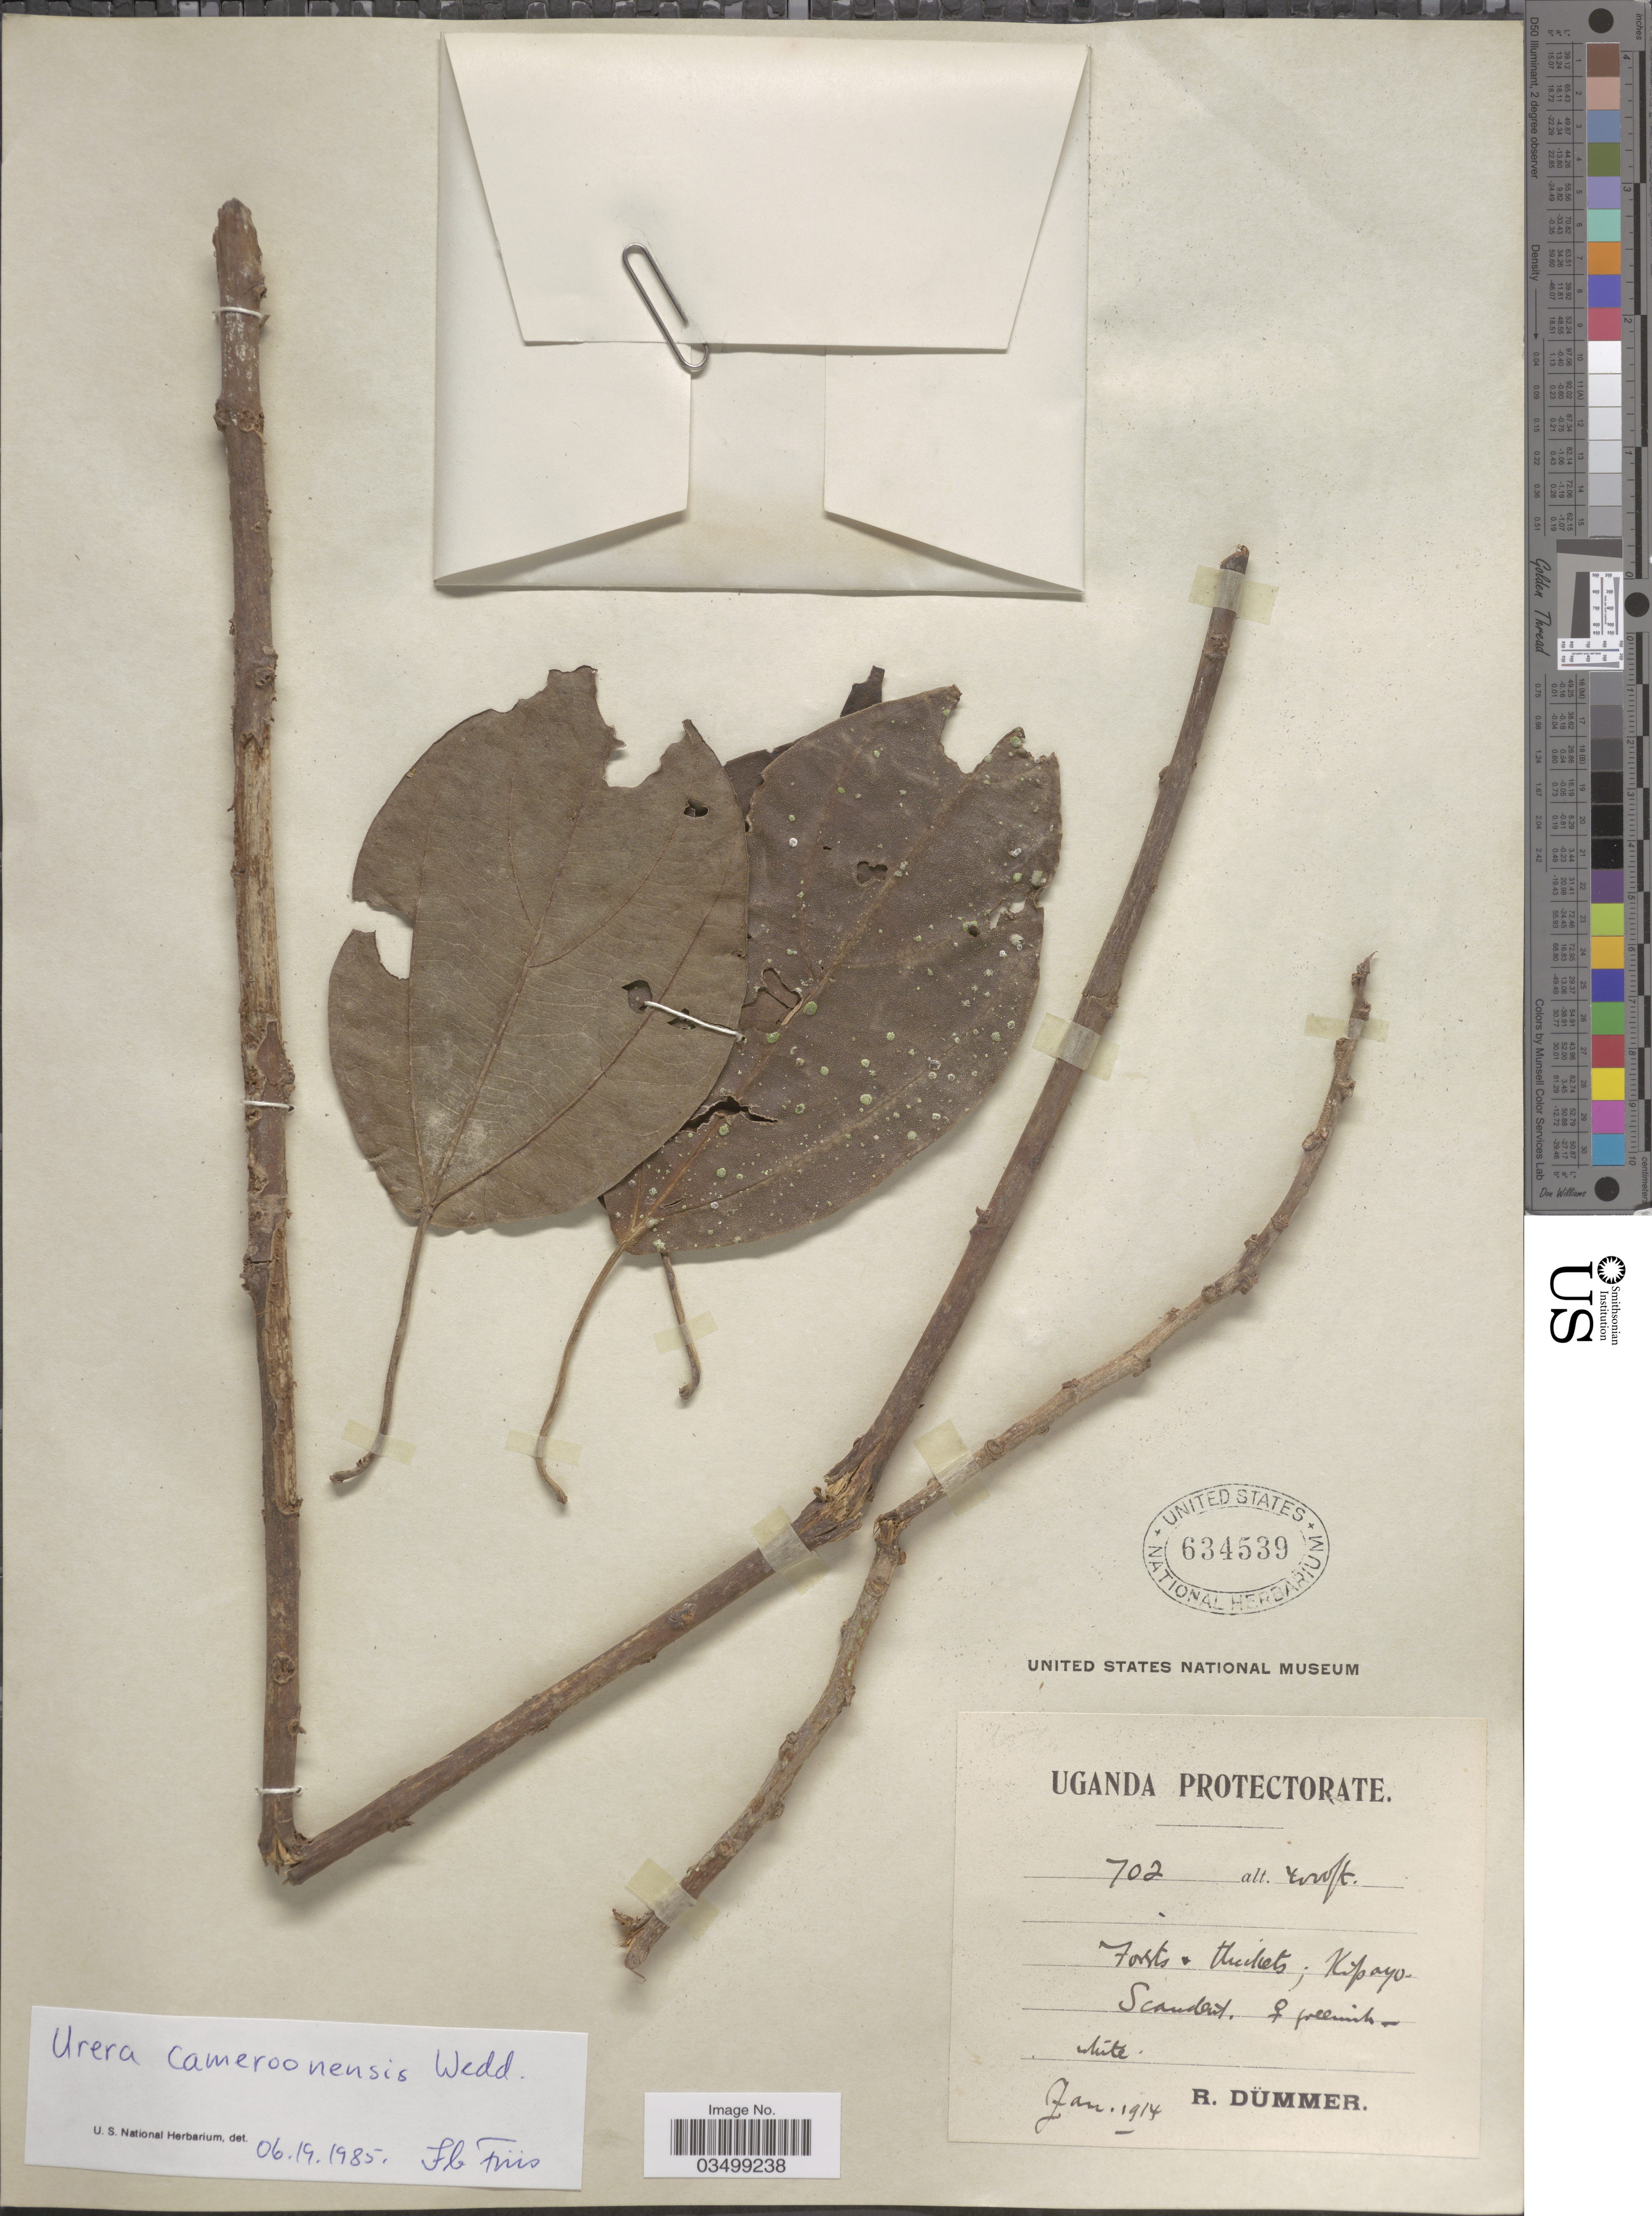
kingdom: Plantae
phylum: Tracheophyta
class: Magnoliopsida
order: Rosales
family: Urticaceae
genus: Scepocarpus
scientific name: Scepocarpus trinervis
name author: (Hochst.) T. Wells & A. K. Monro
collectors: R. A. Dümmer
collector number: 702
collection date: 1914-01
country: Uganda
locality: Uganda Protectorate. Forests. Thickets; Kipayo.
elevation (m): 1219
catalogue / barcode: US 634539